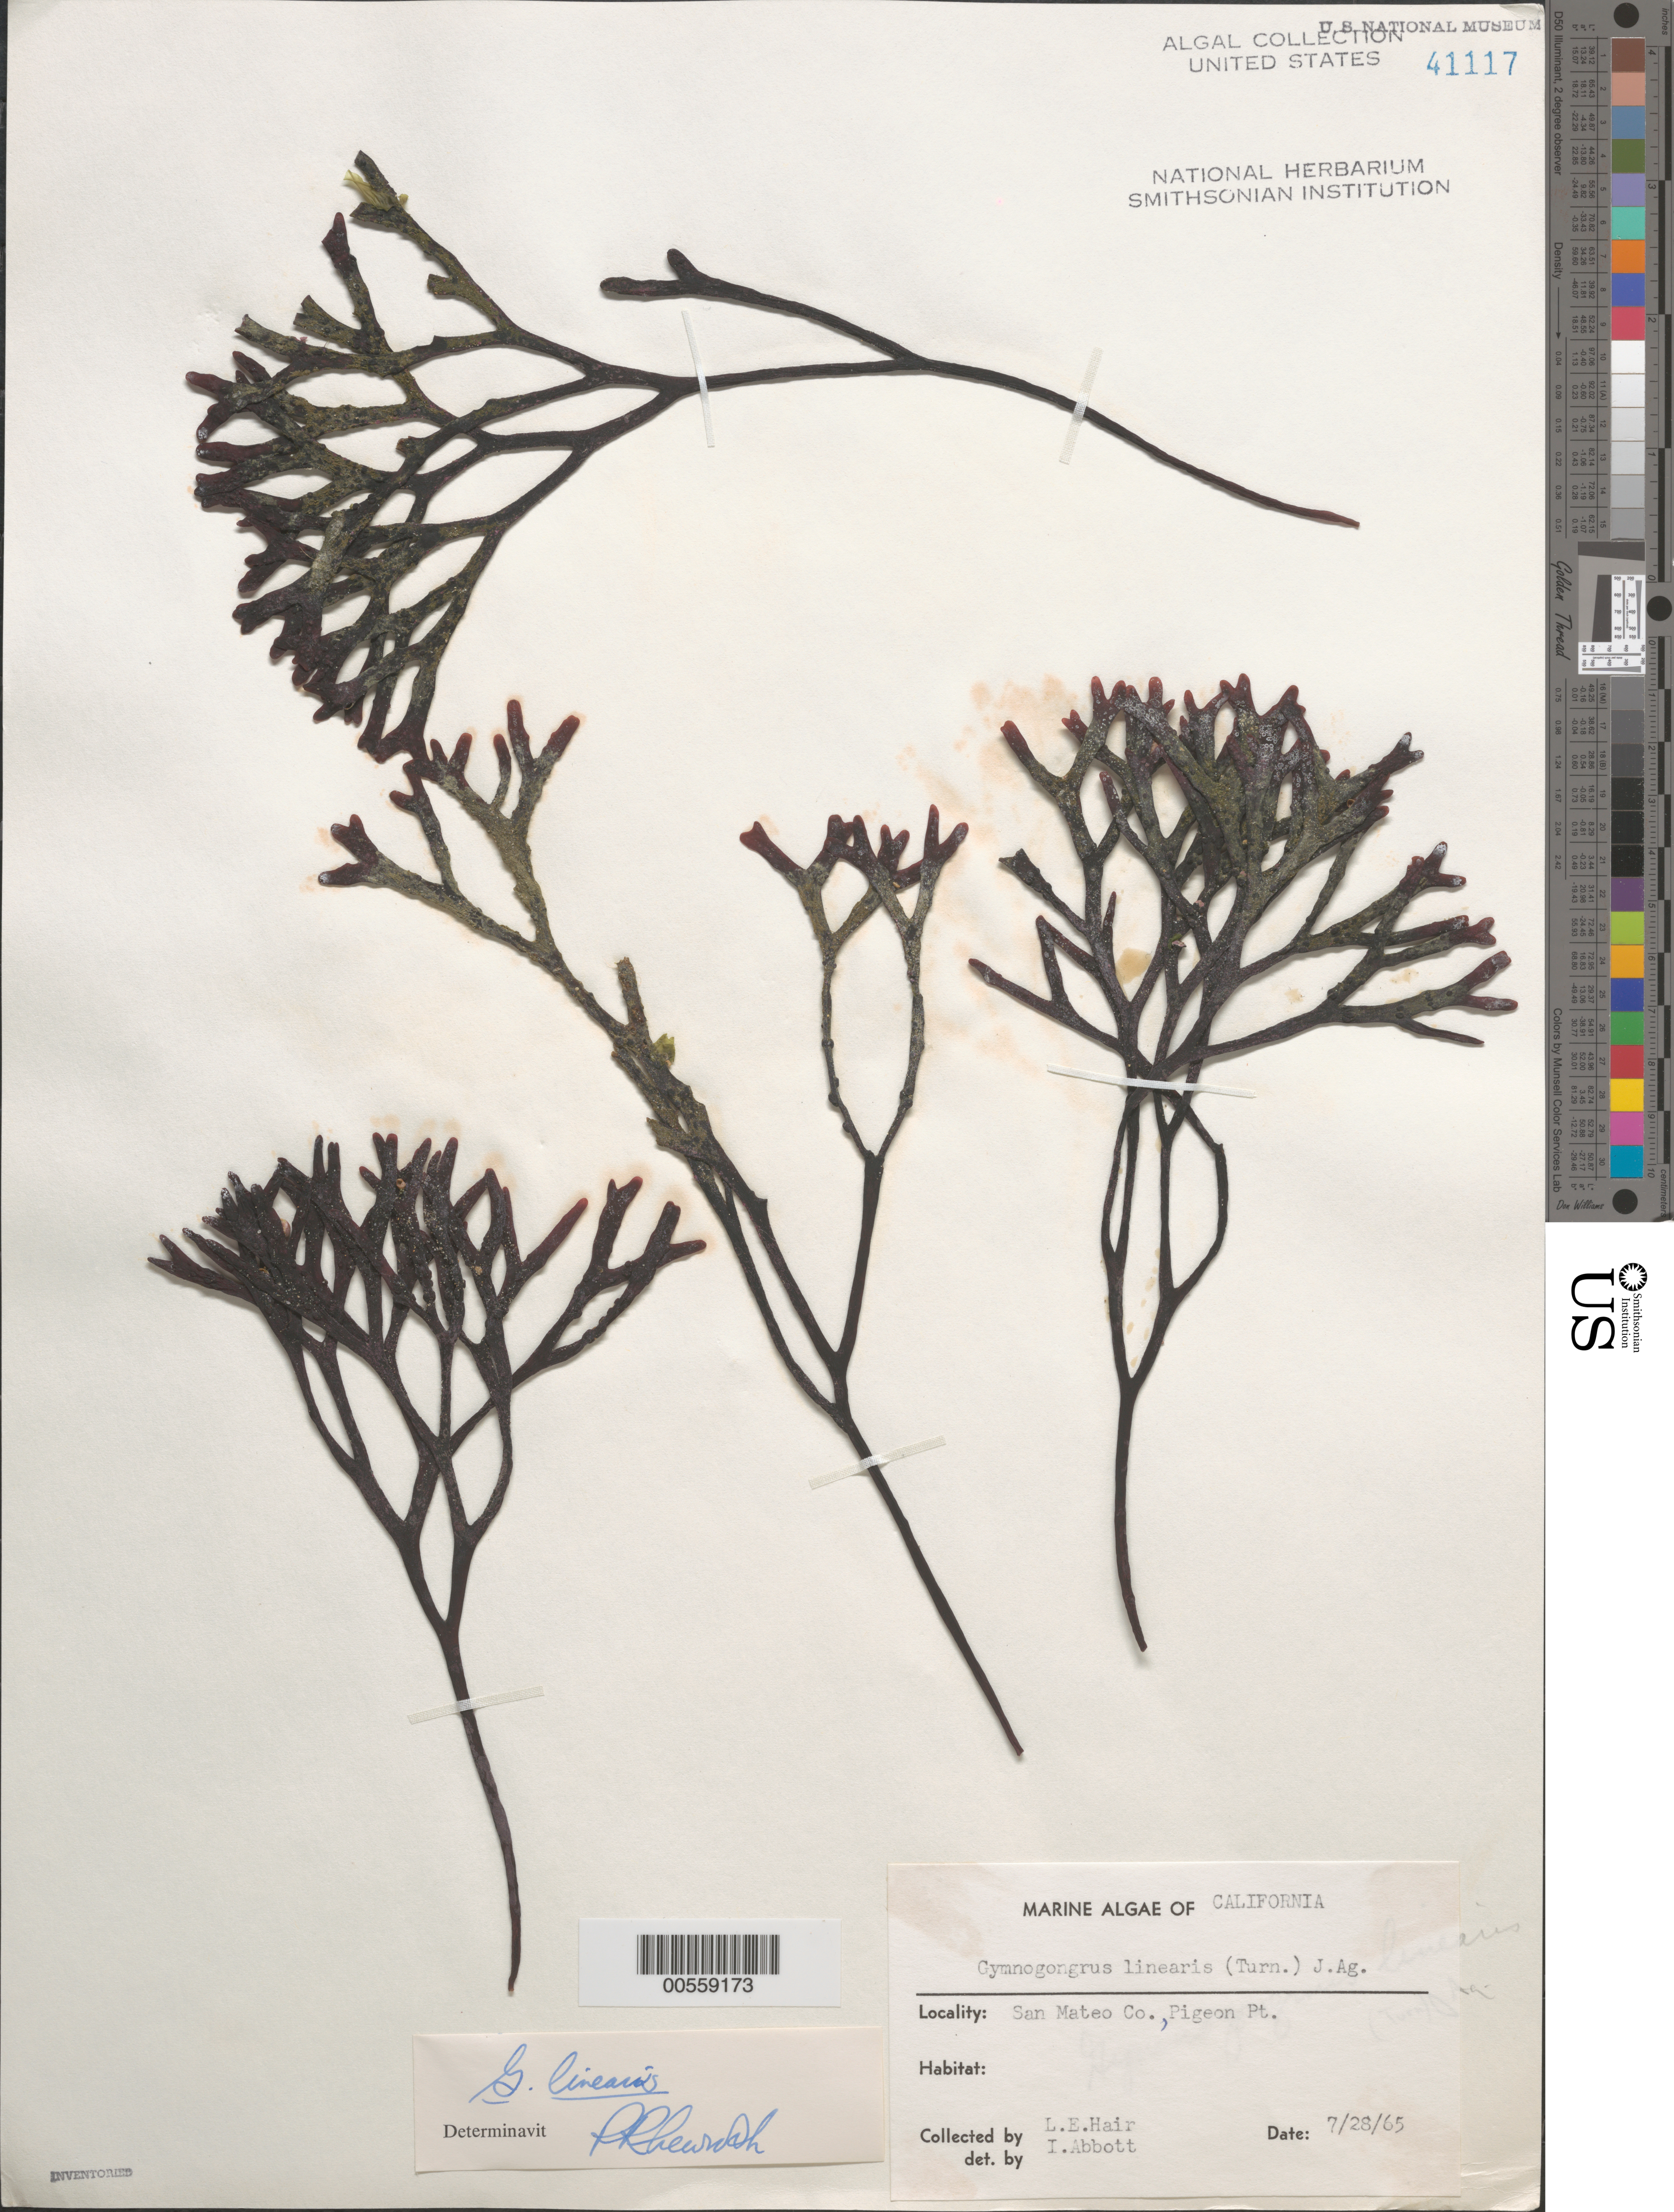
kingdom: Plantae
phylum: Rhodophyta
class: Florideophyceae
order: Gigartinales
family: Phyllophoraceae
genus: Ahnfeltiopsis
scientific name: Ahnfeltiopsis linearis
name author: (C. Agardh) P.C. Silva & DeCew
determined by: Algae name updating Project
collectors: L. Hair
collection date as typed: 28 Jul 1965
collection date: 1965-07-28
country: United States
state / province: California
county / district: San Mateo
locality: Pigeon Point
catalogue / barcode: US 41117